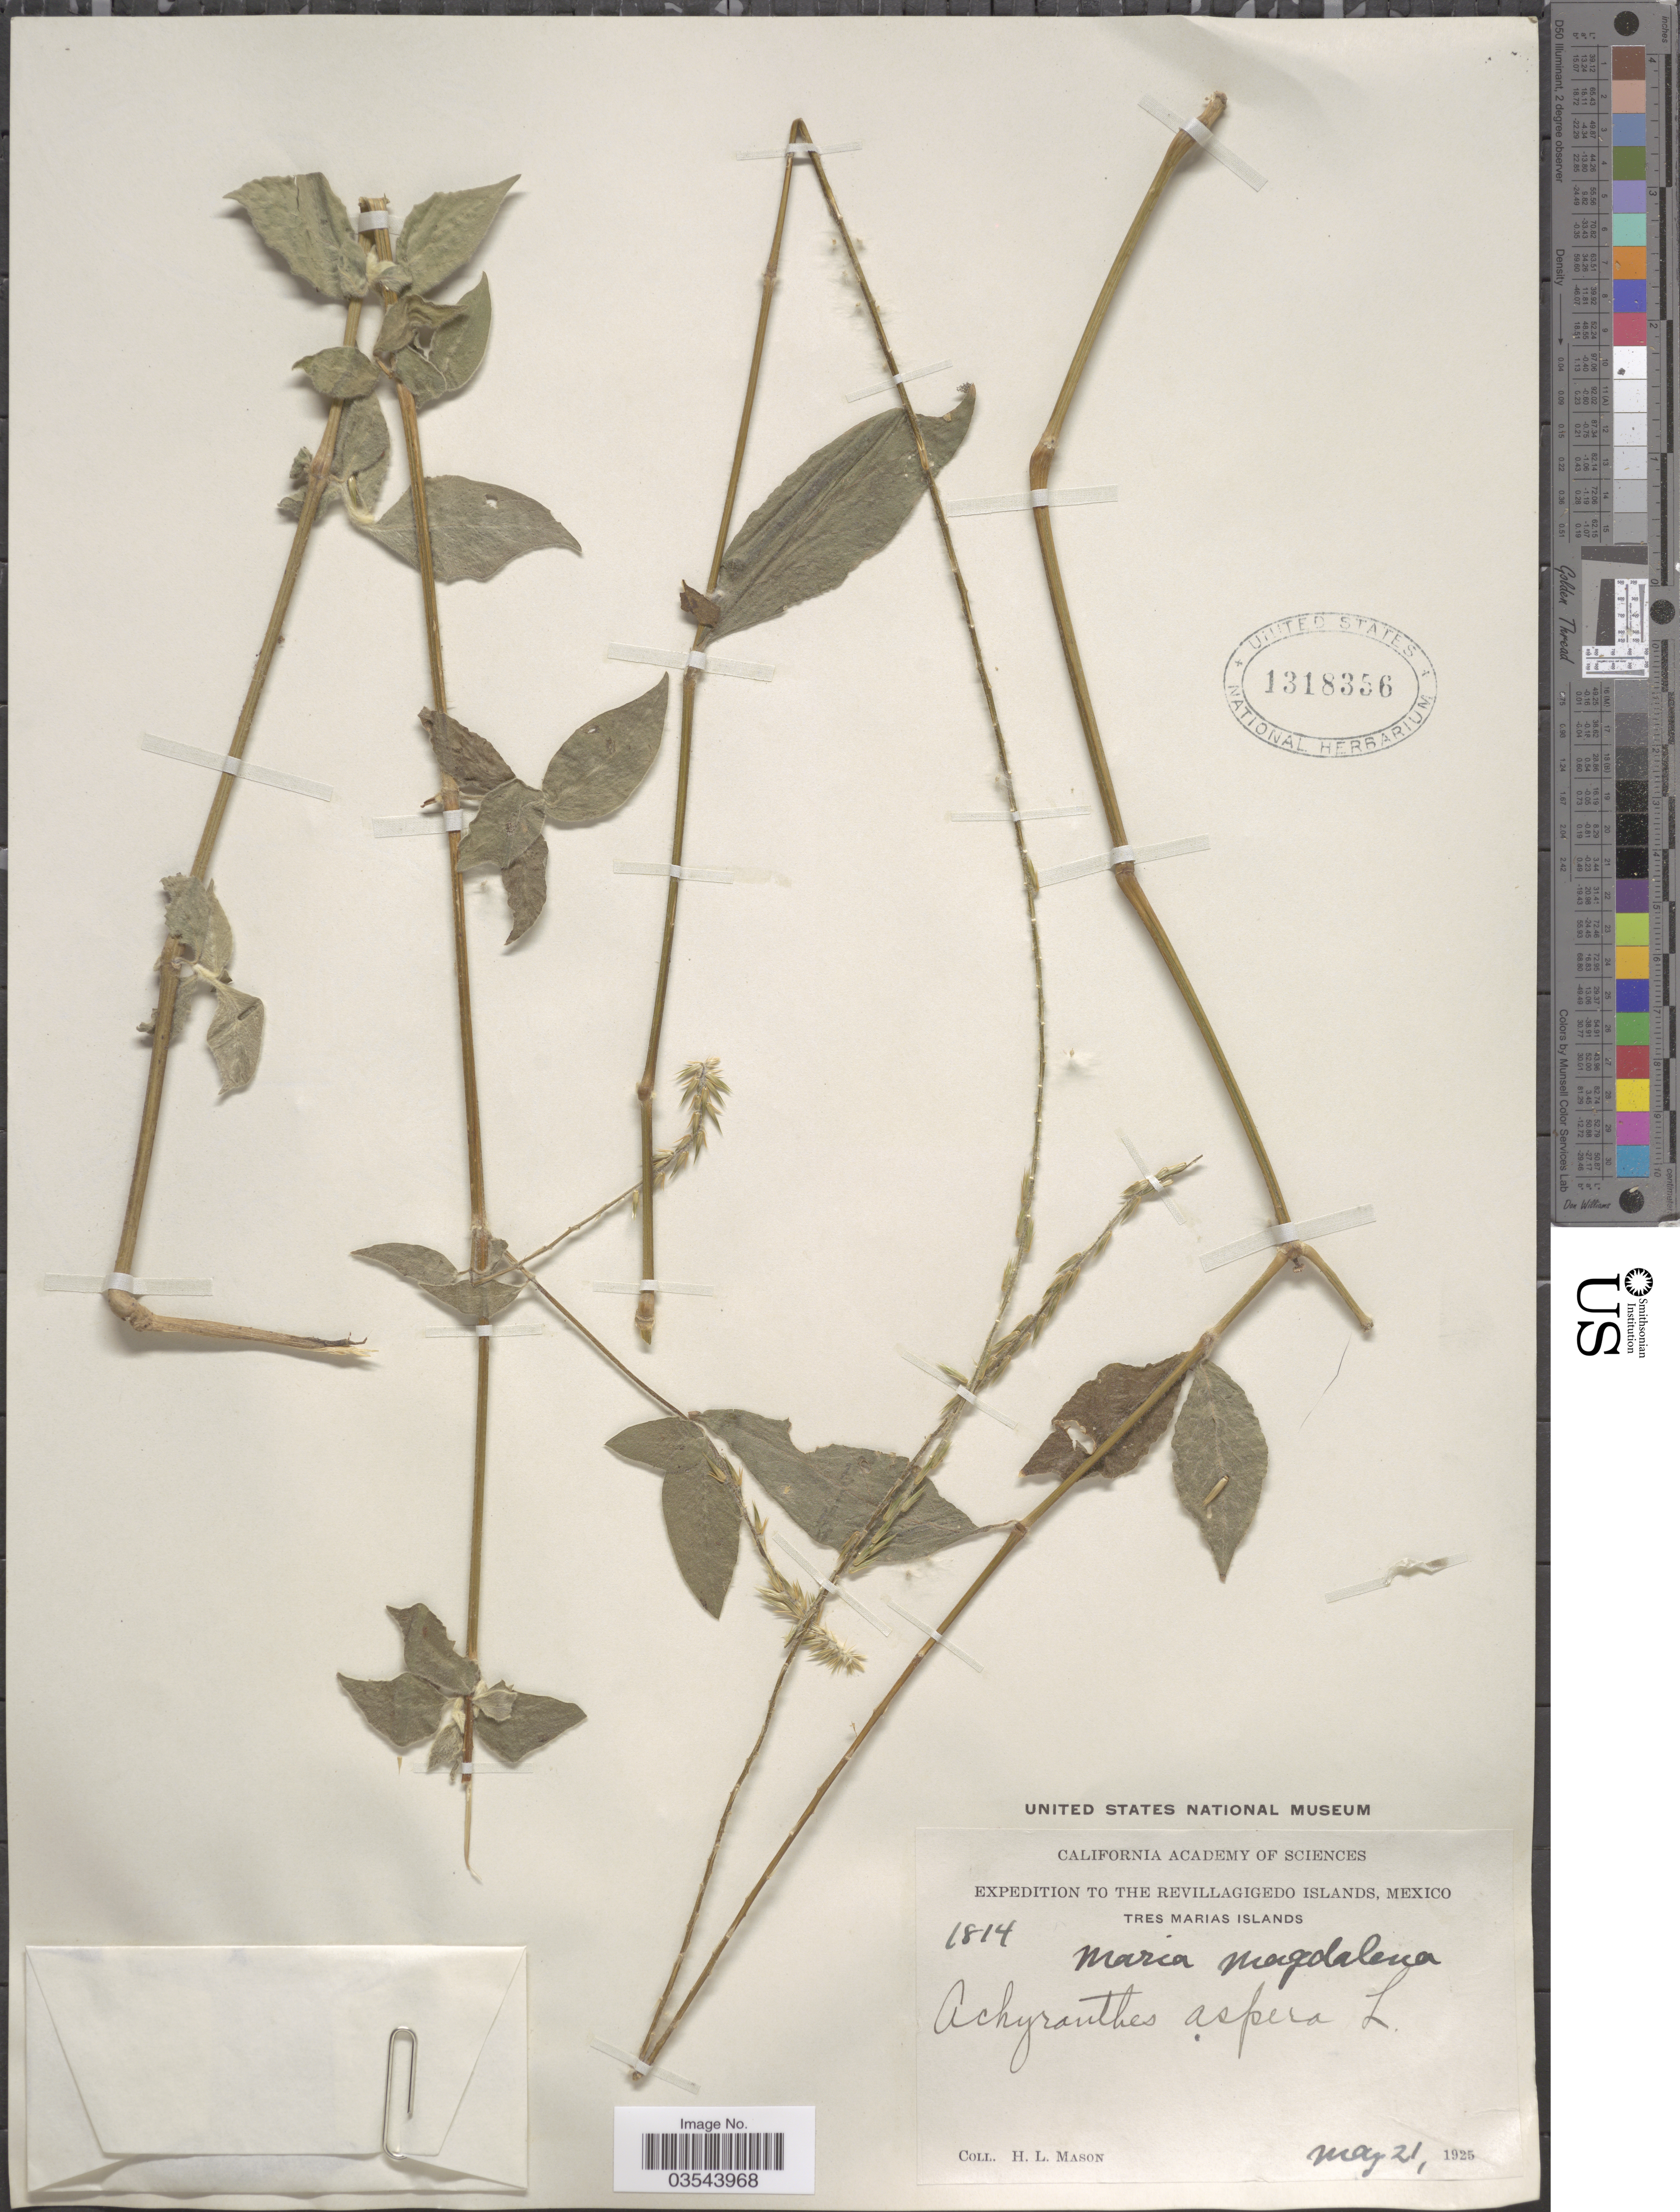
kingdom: Plantae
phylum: Tracheophyta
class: Magnoliopsida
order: Caryophyllales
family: Amaranthaceae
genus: Achyranthes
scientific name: Achyranthes aspera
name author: L.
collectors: H. L. Mason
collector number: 1814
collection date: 1925-05-21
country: Mexico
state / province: Colima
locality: The Revillagigedo Islands, Tres Marias Islands.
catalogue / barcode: US 1318356